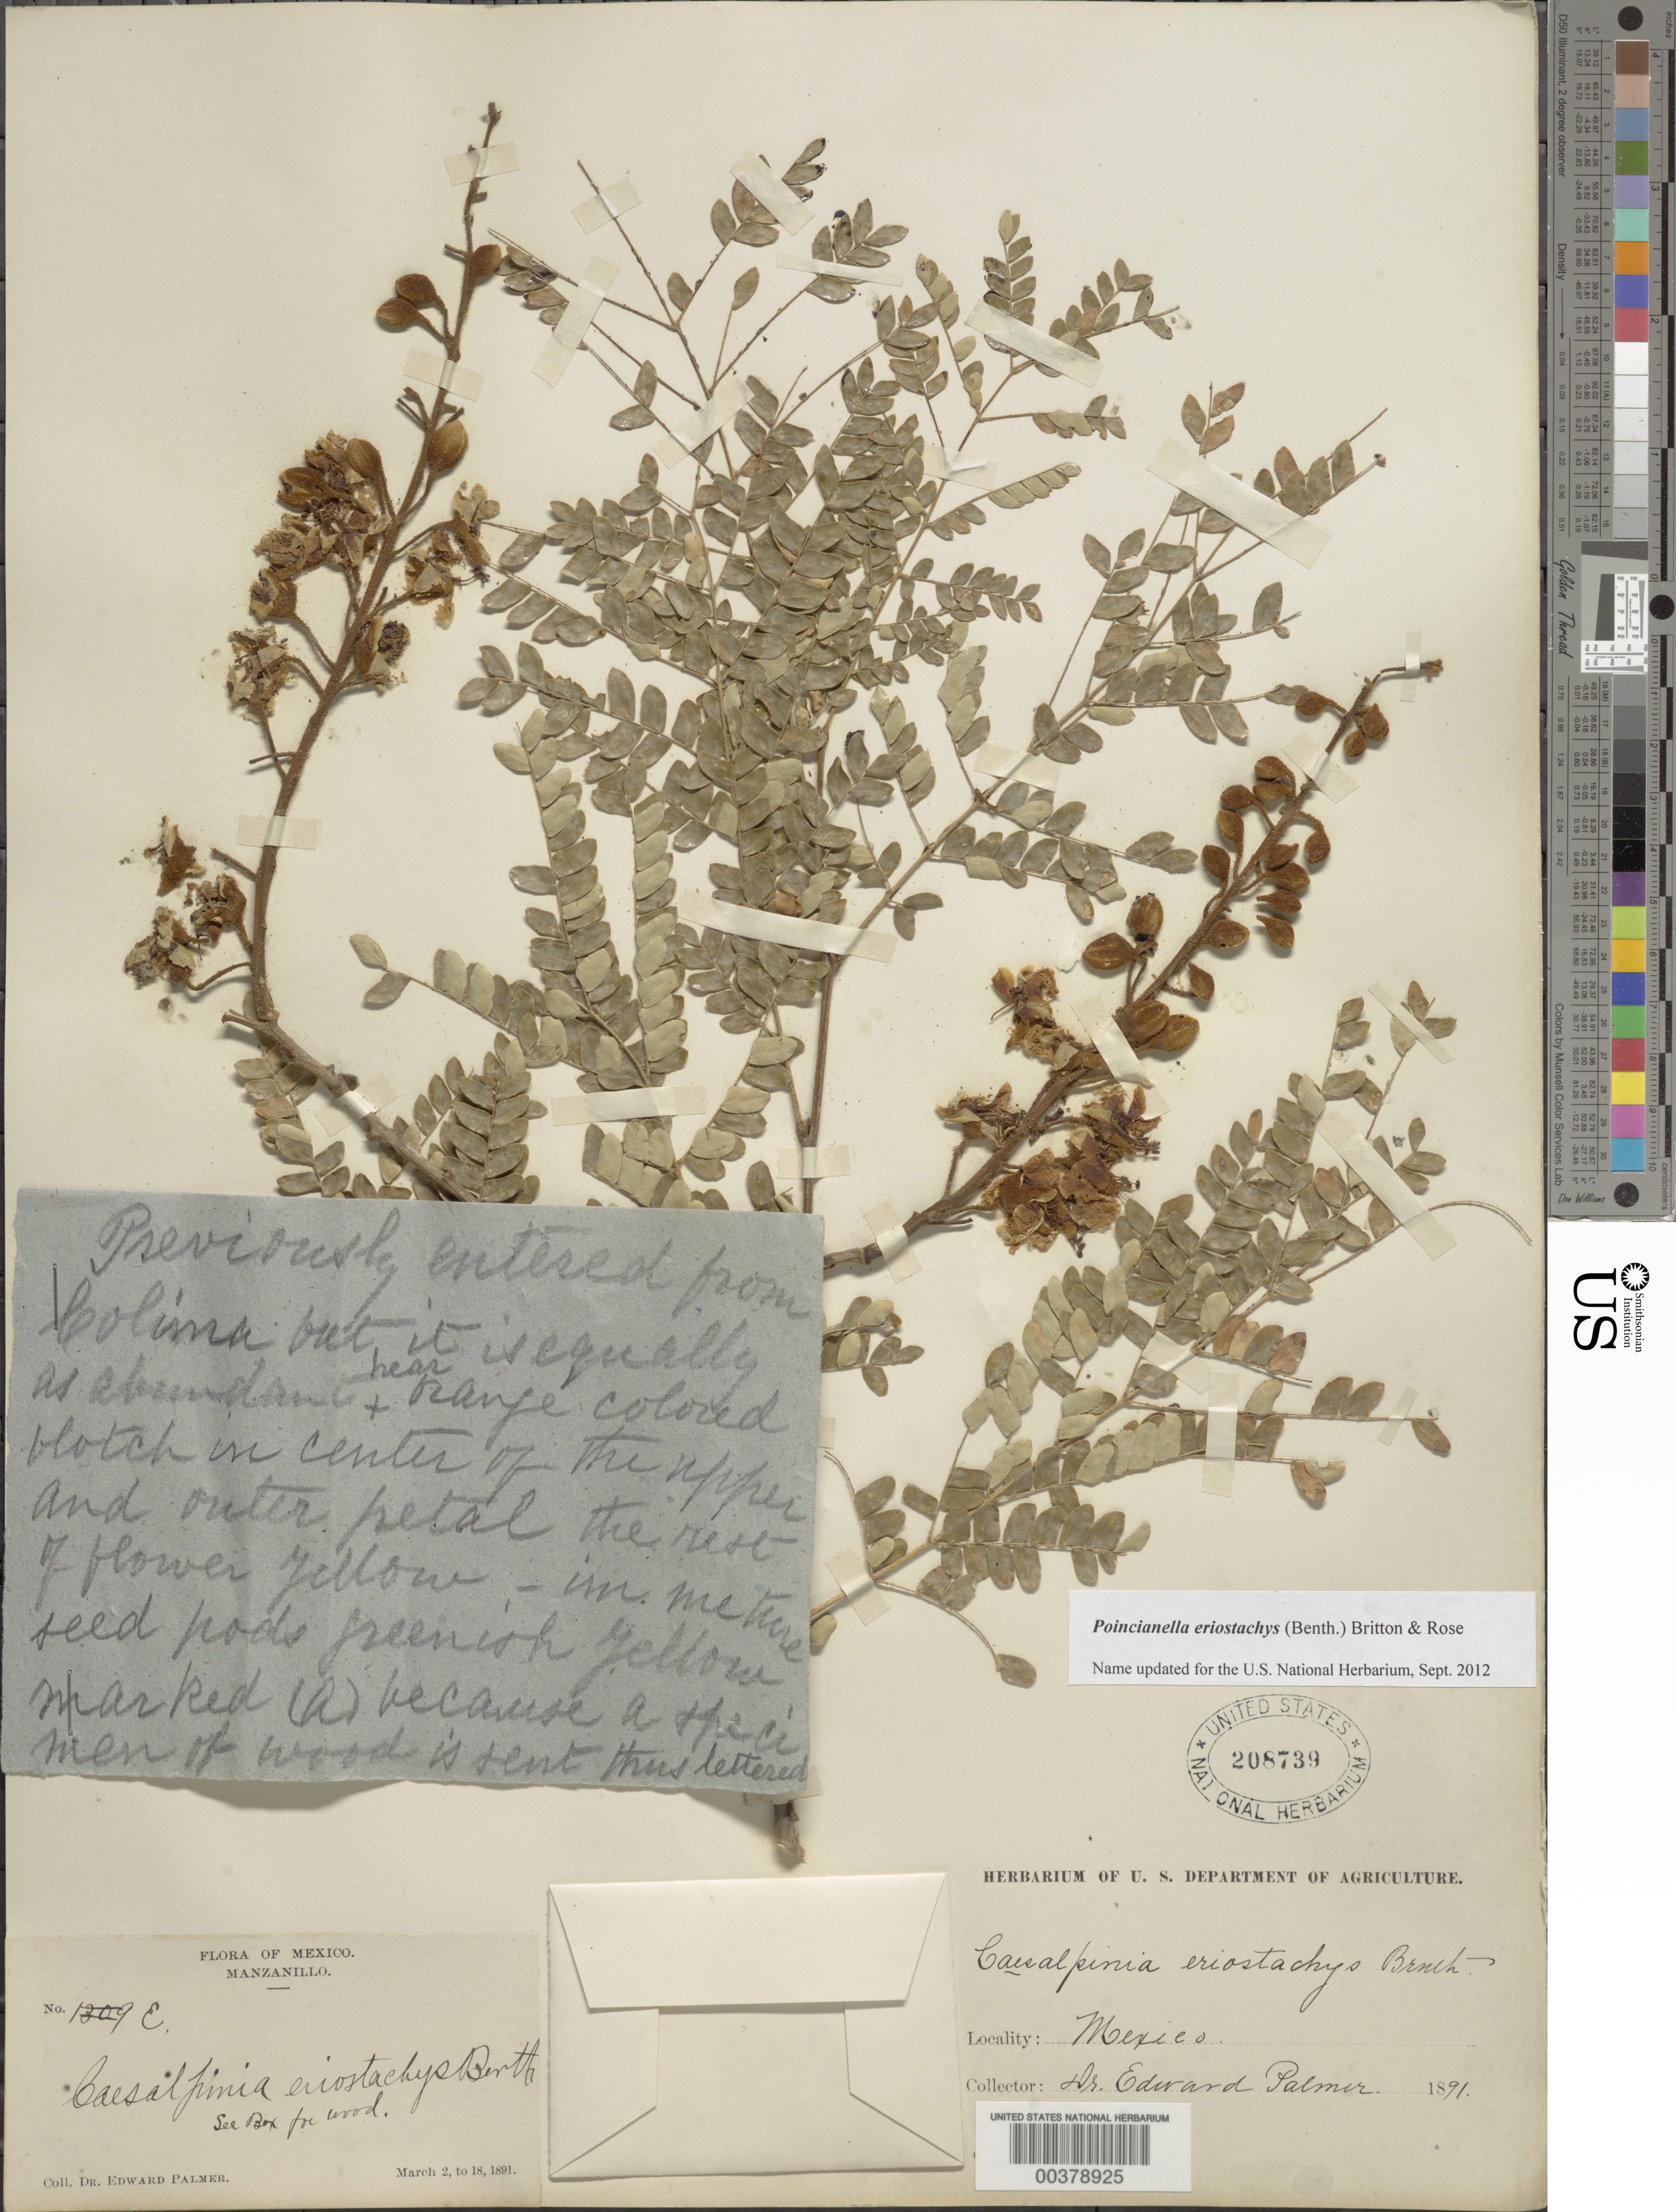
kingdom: Plantae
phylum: Tracheophyta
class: Magnoliopsida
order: Fabales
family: Fabaceae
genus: Cenostigma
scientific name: Cenostigma eriostachys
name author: (Benth.) Gagnon & G.P. Lewis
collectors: E. Palmer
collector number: E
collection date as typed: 02 Mar 1891 to 18 Mar 1891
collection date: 1891-03-02/1891-03-18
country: Mexico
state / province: Colima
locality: Manzanillo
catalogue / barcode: US 208739